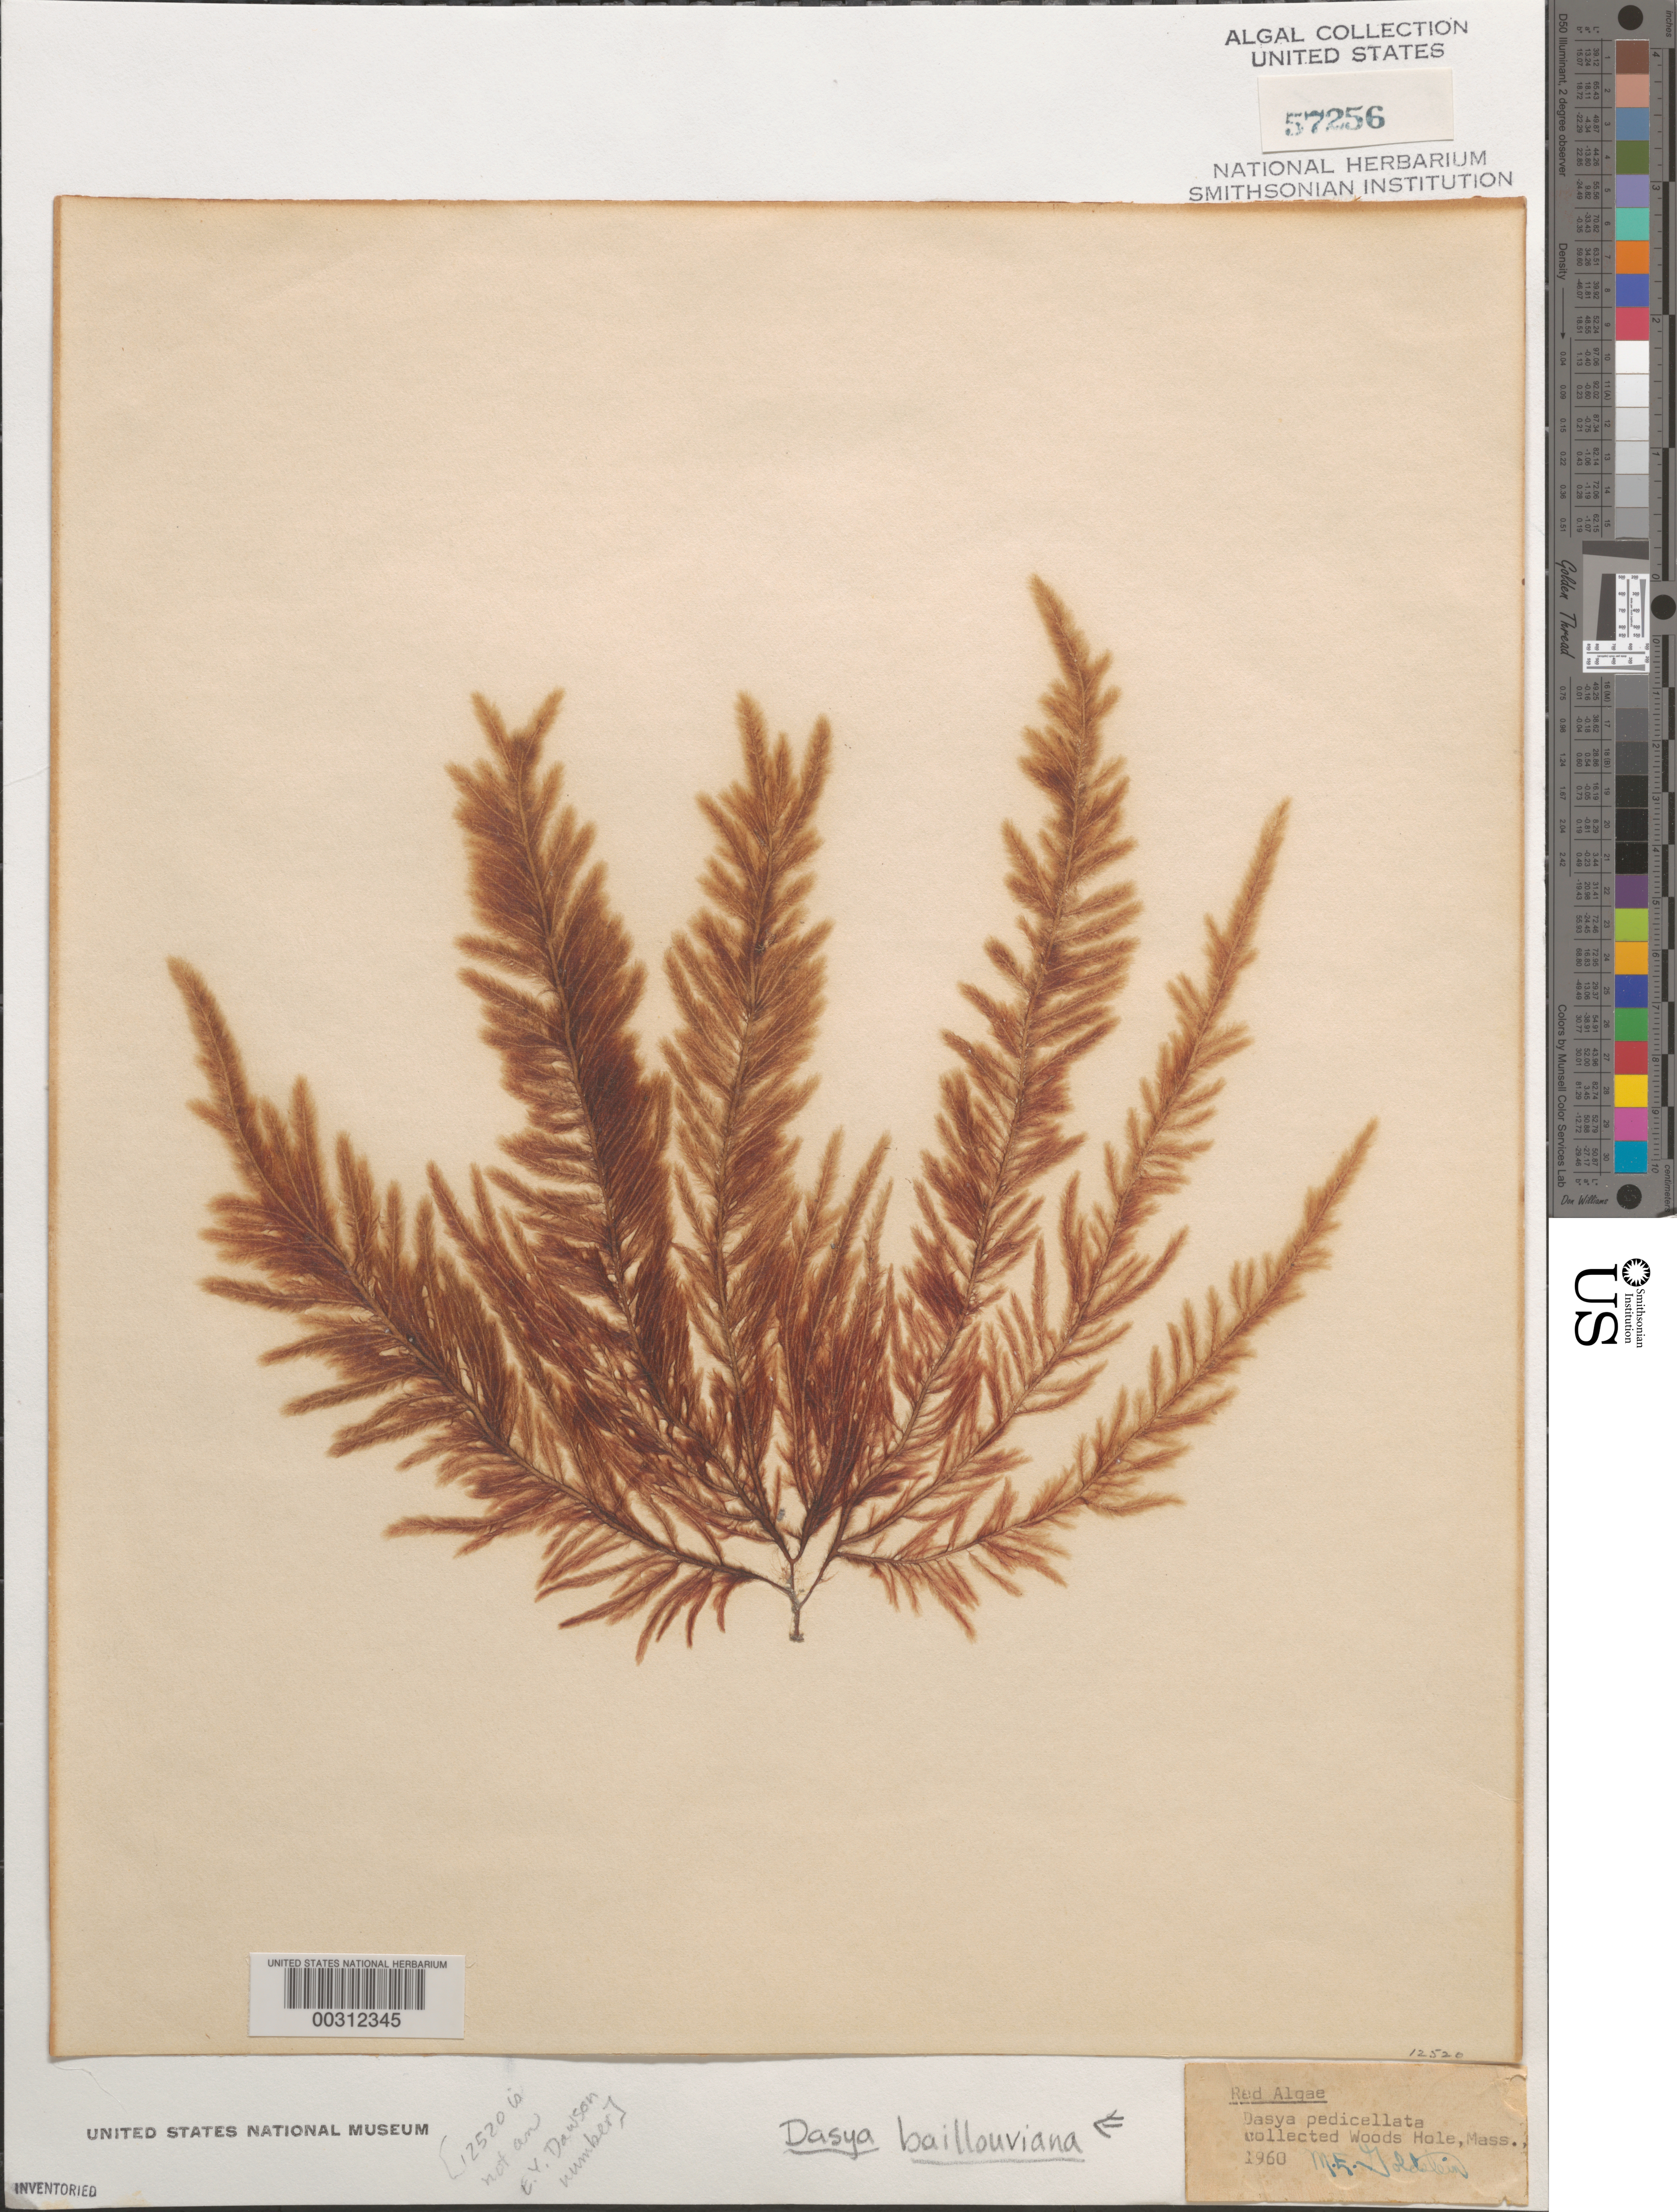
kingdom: Plantae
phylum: Rhodophyta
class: Florideophyceae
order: Ceramiales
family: Dasyaceae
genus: Dasya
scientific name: Dasya pedicellata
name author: (C. Agardh) C. Agardh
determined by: Algae name updating Project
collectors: M. Goldstein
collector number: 12520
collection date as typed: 1960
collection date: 1960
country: United States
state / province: Massachusetts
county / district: Barnstable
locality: Woods Hole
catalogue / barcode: US 57256